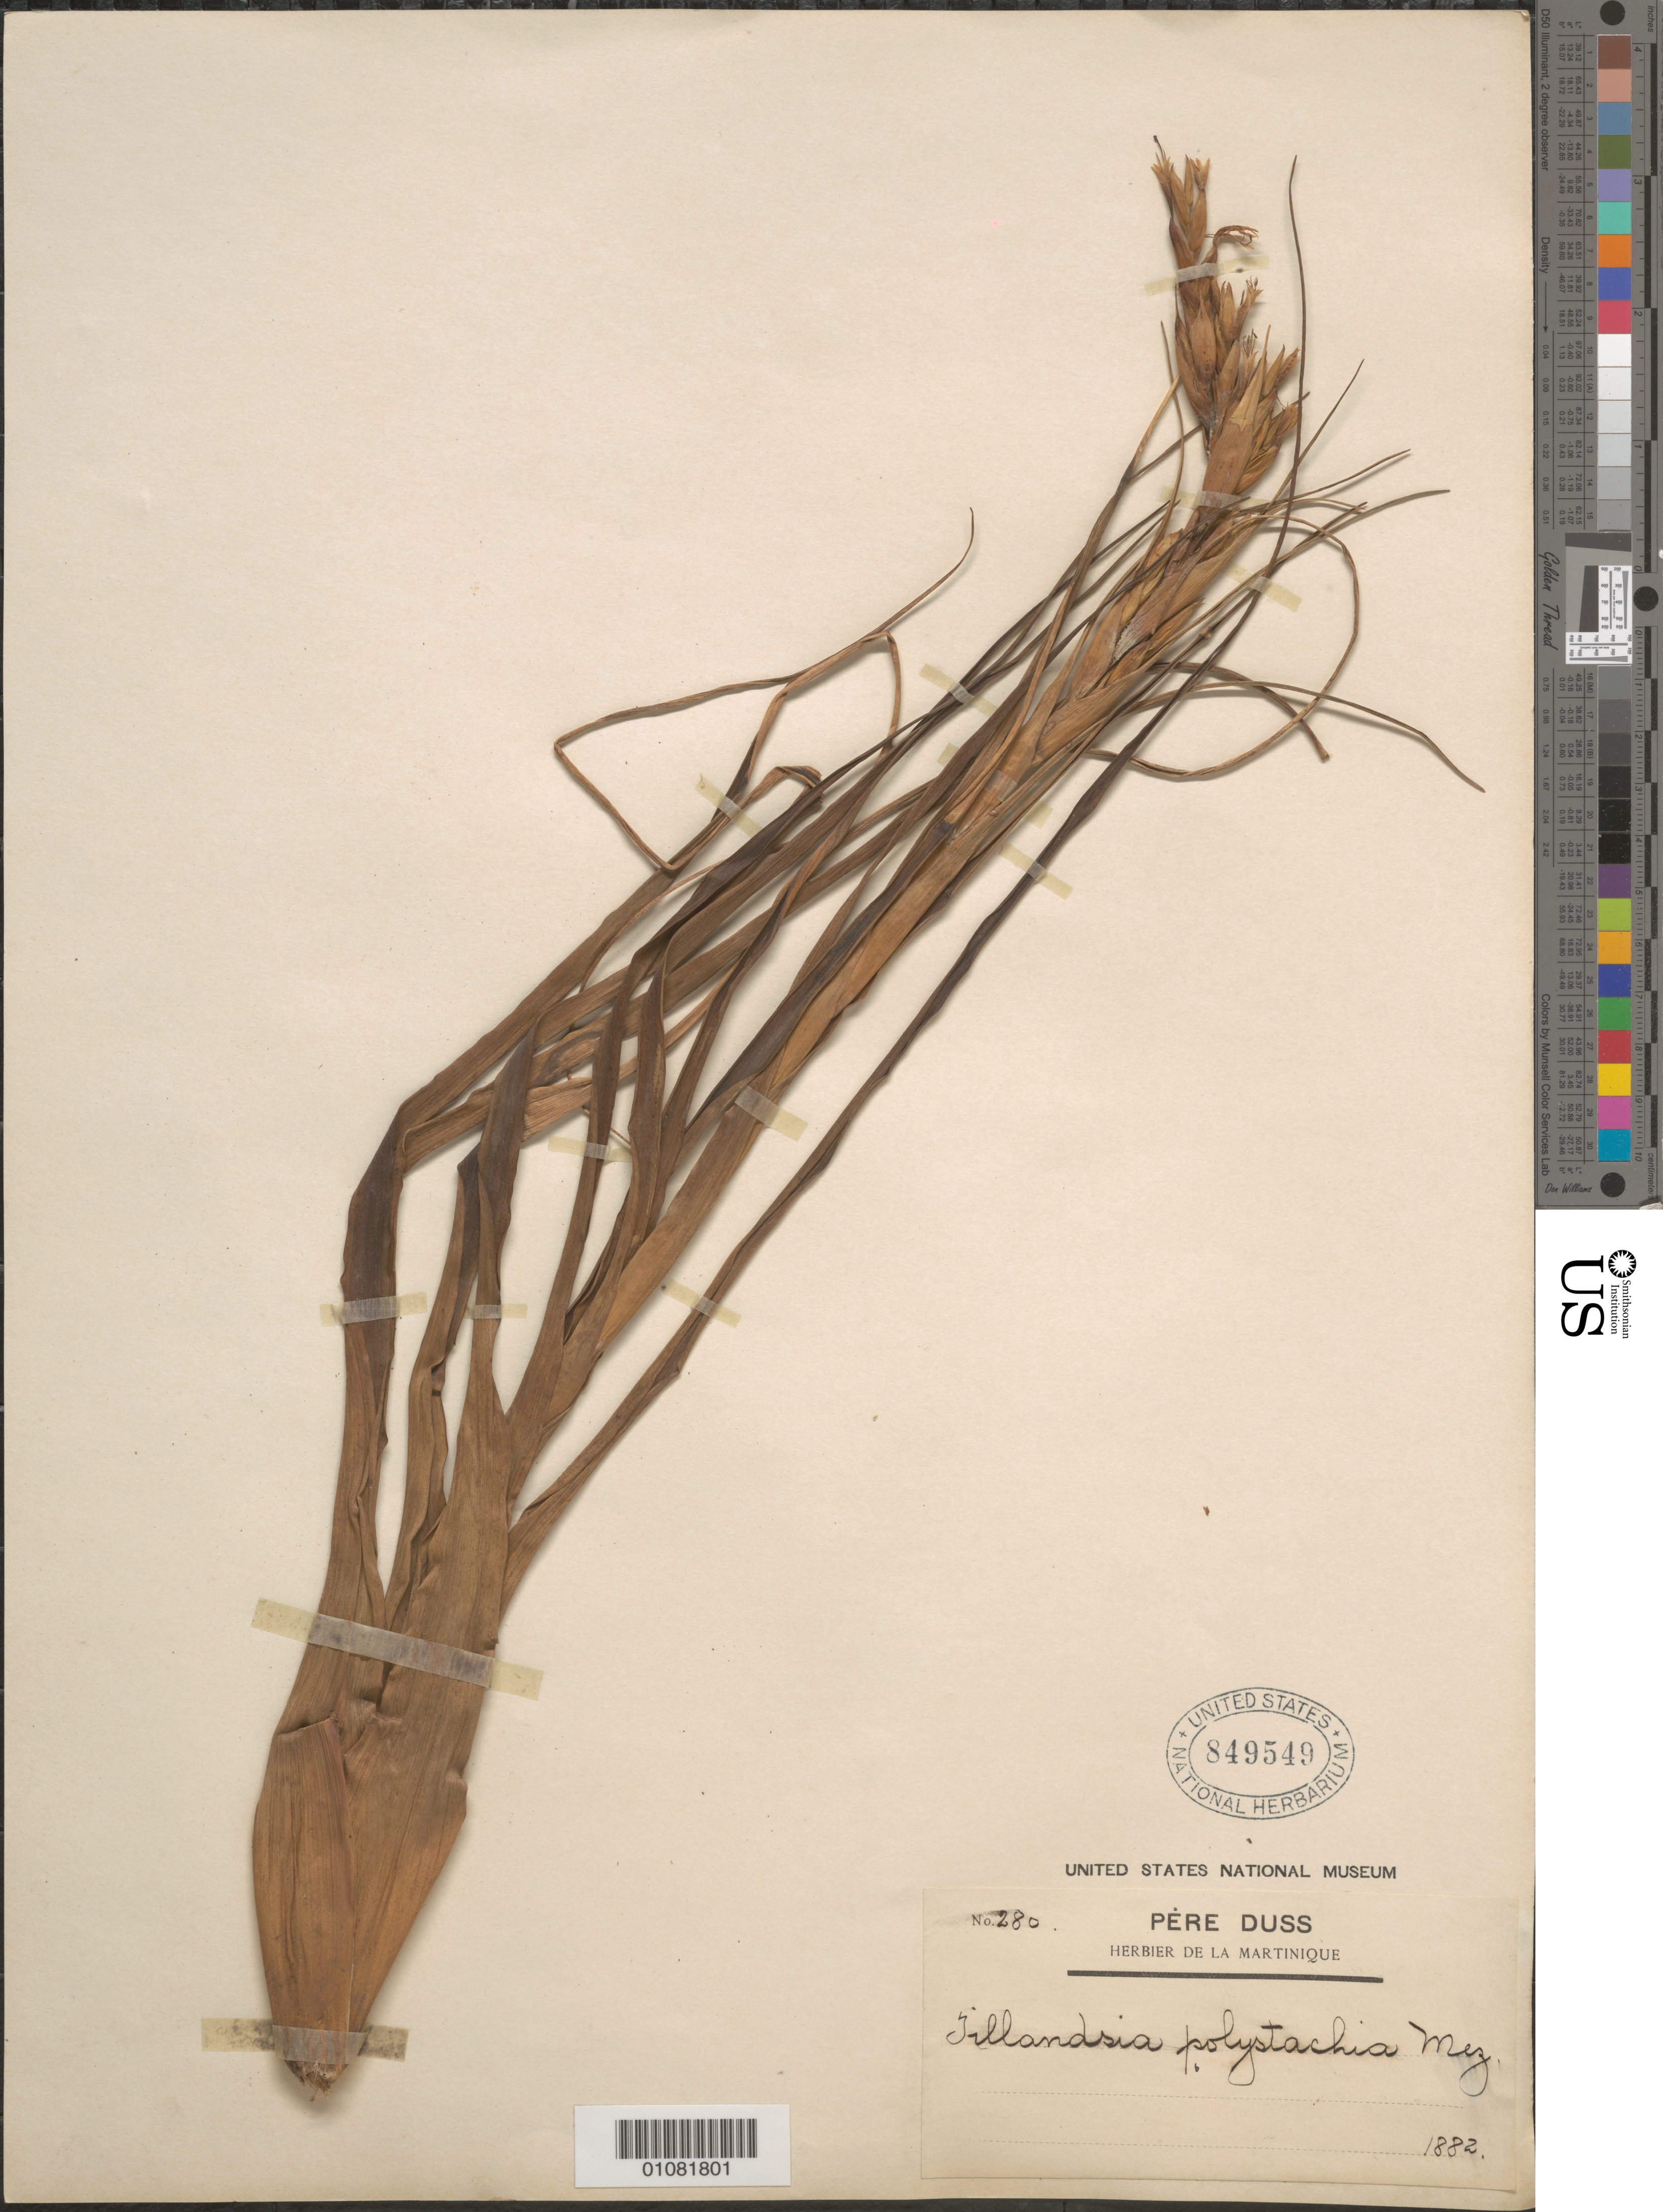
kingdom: Plantae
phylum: Tracheophyta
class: Liliopsida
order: Poales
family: Bromeliaceae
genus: Tillandsia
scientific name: Tillandsia polystachia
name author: (L.) L.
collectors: Père Duss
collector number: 280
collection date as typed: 1882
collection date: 1882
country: Martinique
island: Martinique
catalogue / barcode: US 849549